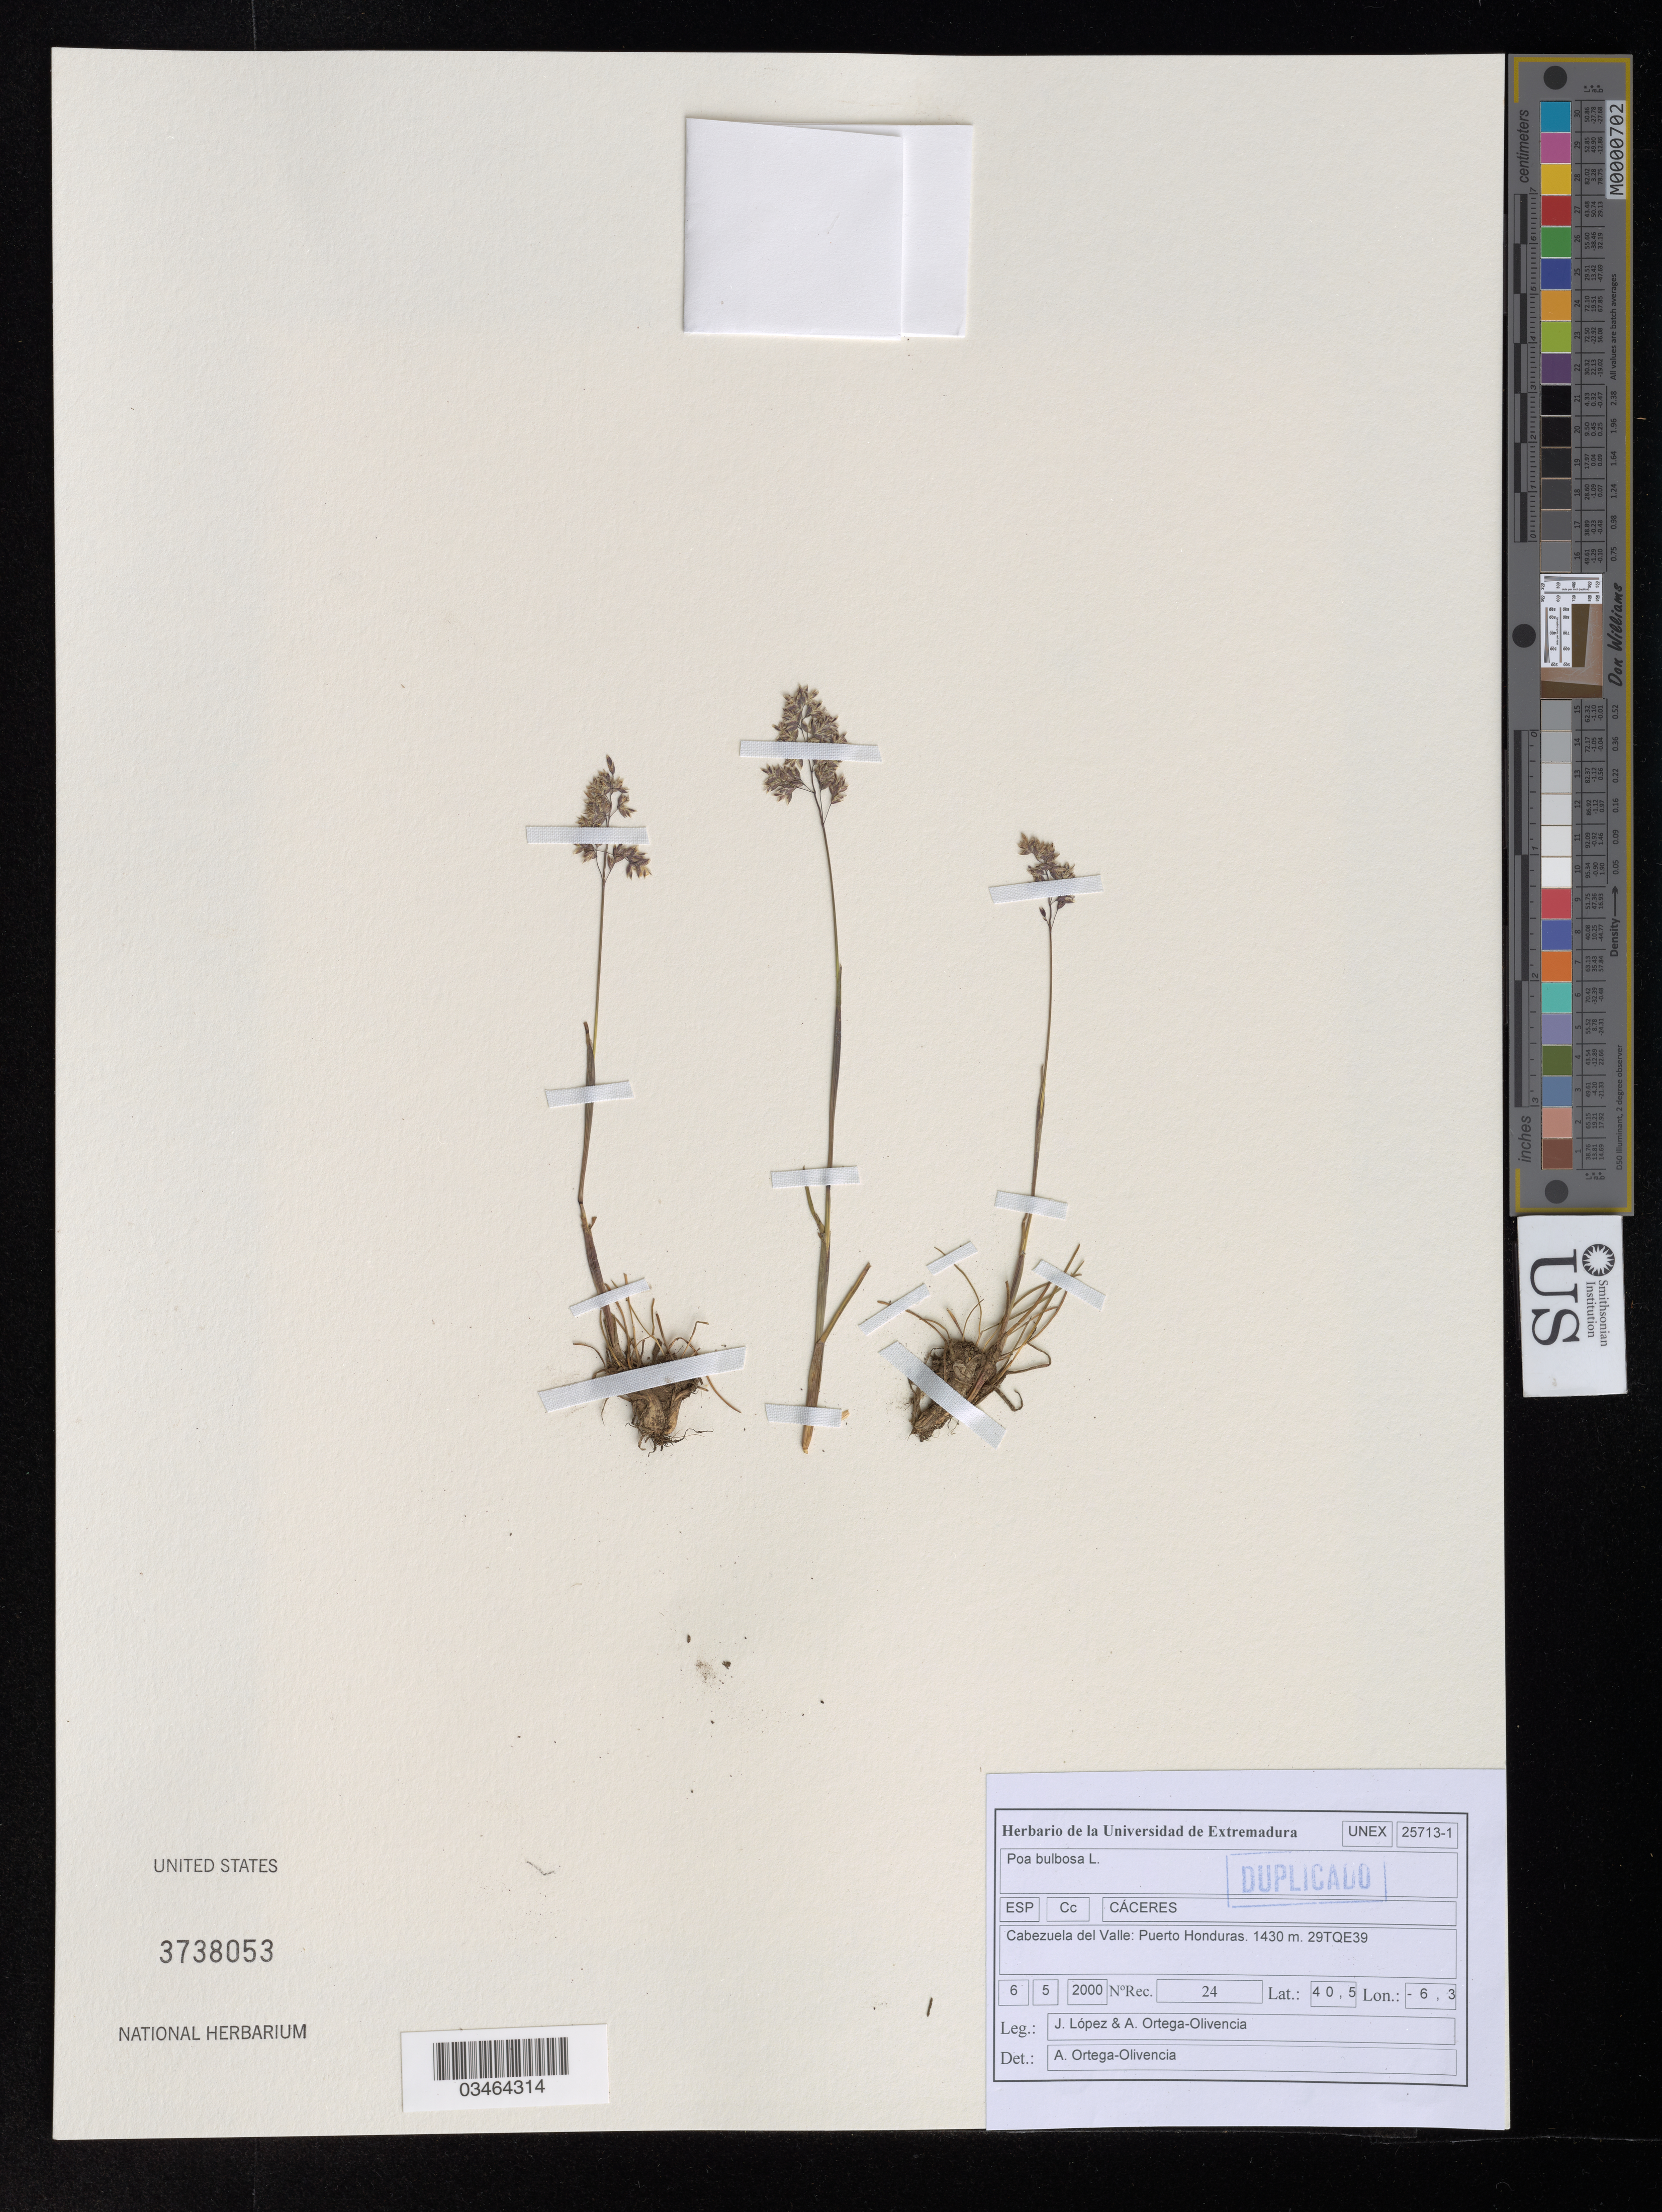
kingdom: Plantae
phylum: Tracheophyta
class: Liliopsida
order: Poales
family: Poaceae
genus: Poa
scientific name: Poa bulbosa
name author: L.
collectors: J. Lopez & A. Ortega-Olivencia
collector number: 25713-1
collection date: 2000-05-06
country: Spain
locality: ESP. Cc. Cáceres. Cabezuela del Valle: Puerto Honduras. 29TQE39.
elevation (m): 1430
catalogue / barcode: US 3738053